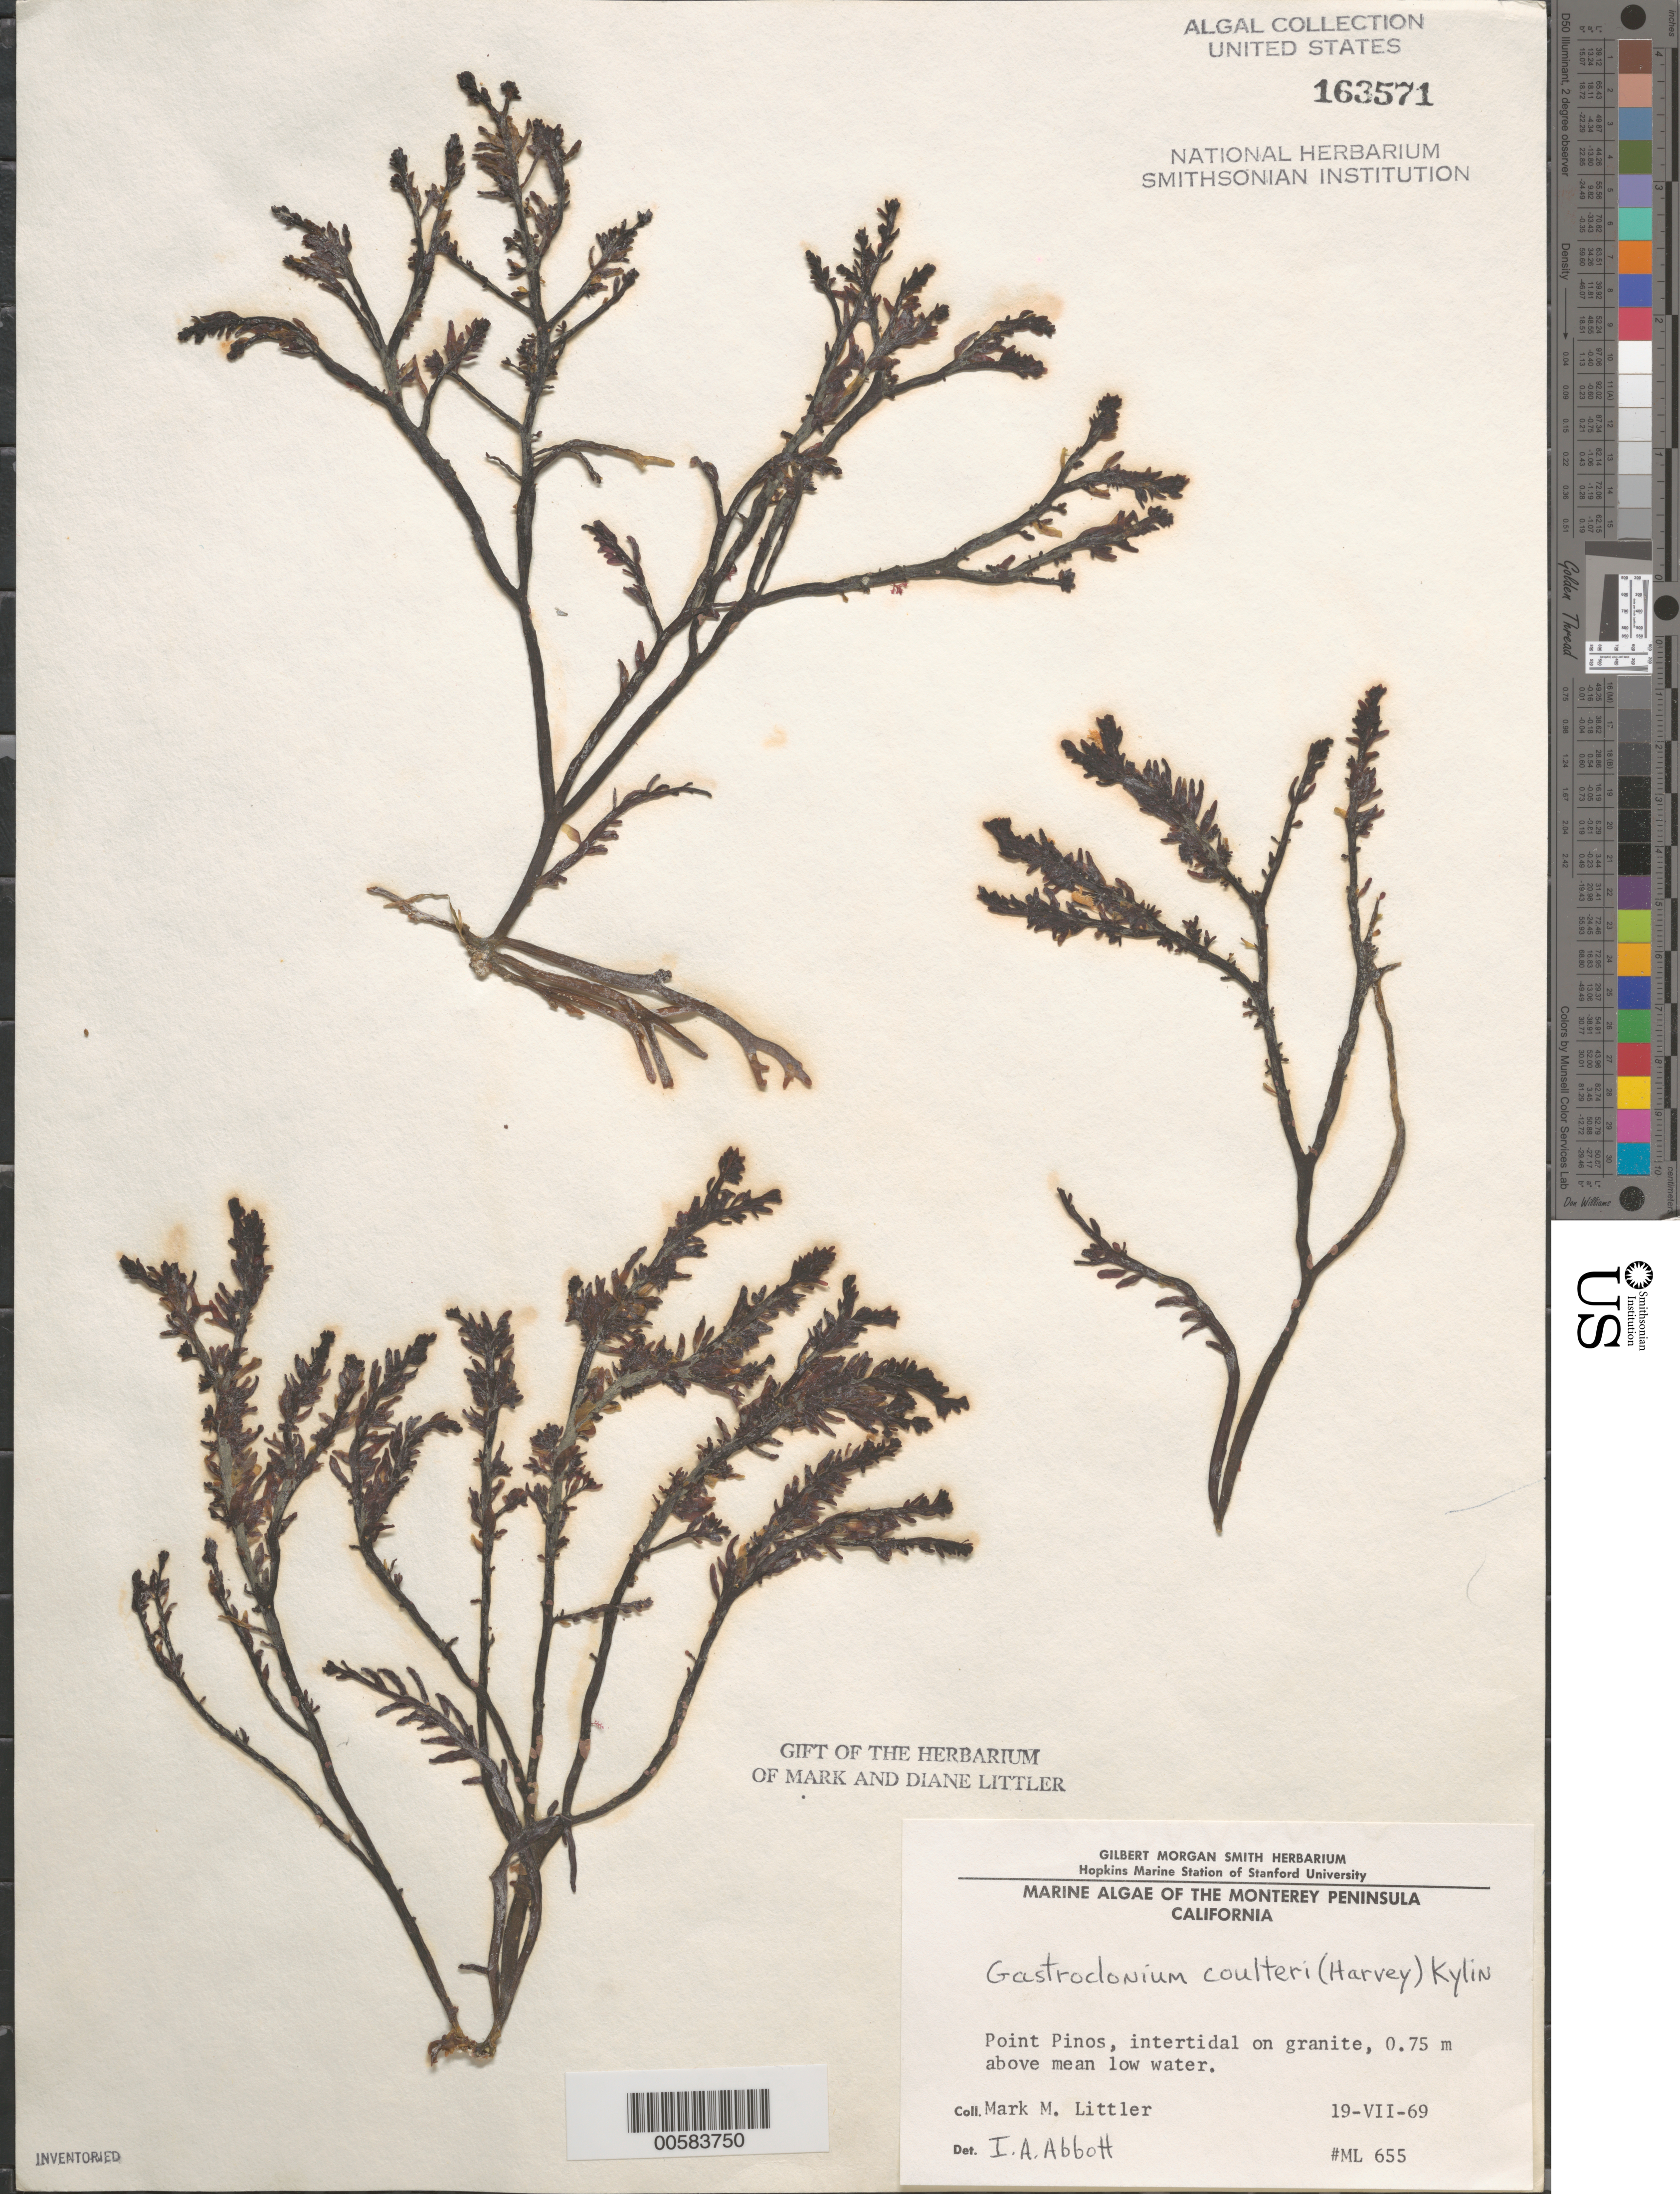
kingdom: Plantae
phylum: Rhodophyta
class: Florideophyceae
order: Rhodymeniales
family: Champiaceae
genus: Neogastroclonium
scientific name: Neogastroclonium subarticulatum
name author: (Turner) L. Le Gall et al.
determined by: Algae name updating Project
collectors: M. M. Littler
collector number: ML 655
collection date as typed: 19 Jul 1969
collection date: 1969-07-19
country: United States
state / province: California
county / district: Monterey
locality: Point Pinos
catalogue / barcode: US 163571